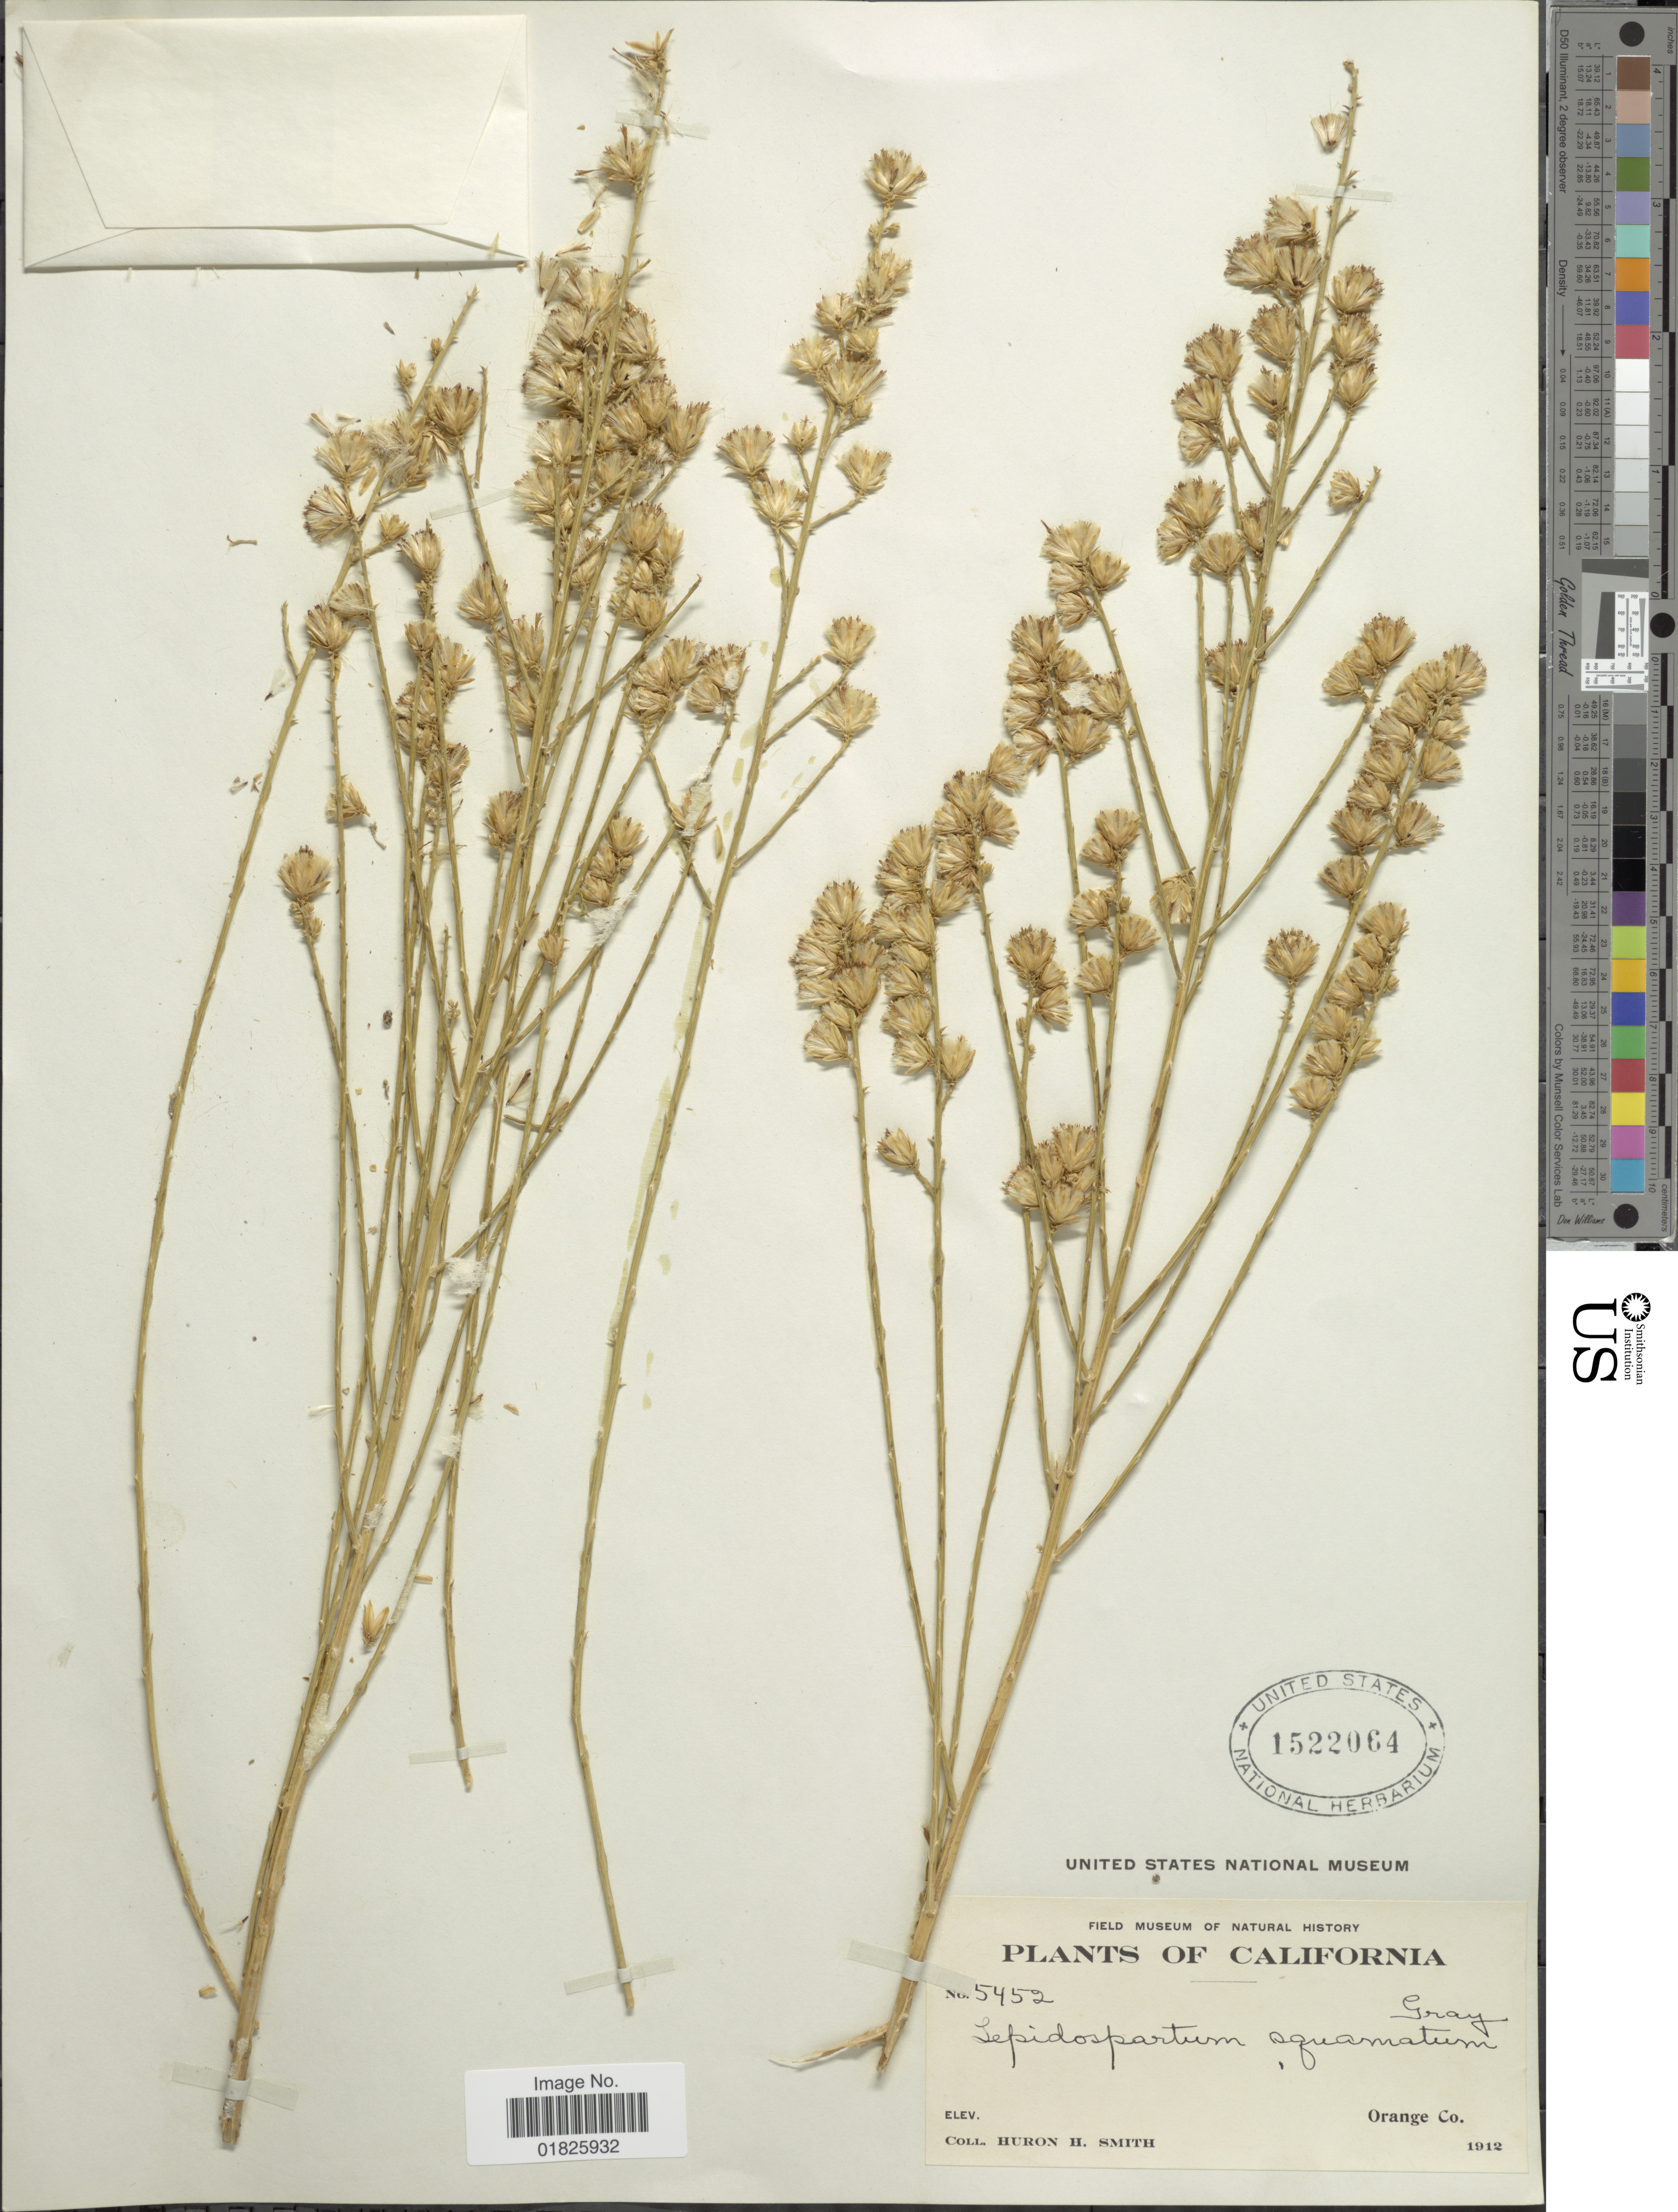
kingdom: Plantae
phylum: Tracheophyta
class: Magnoliopsida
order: Asterales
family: Asteraceae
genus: Lepidospartum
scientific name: Lepidospartum squamatum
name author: A. Gray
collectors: Huron H. Smith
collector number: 5452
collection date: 1912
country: United States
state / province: California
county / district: Orange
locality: Orange Co.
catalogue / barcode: US 1522064